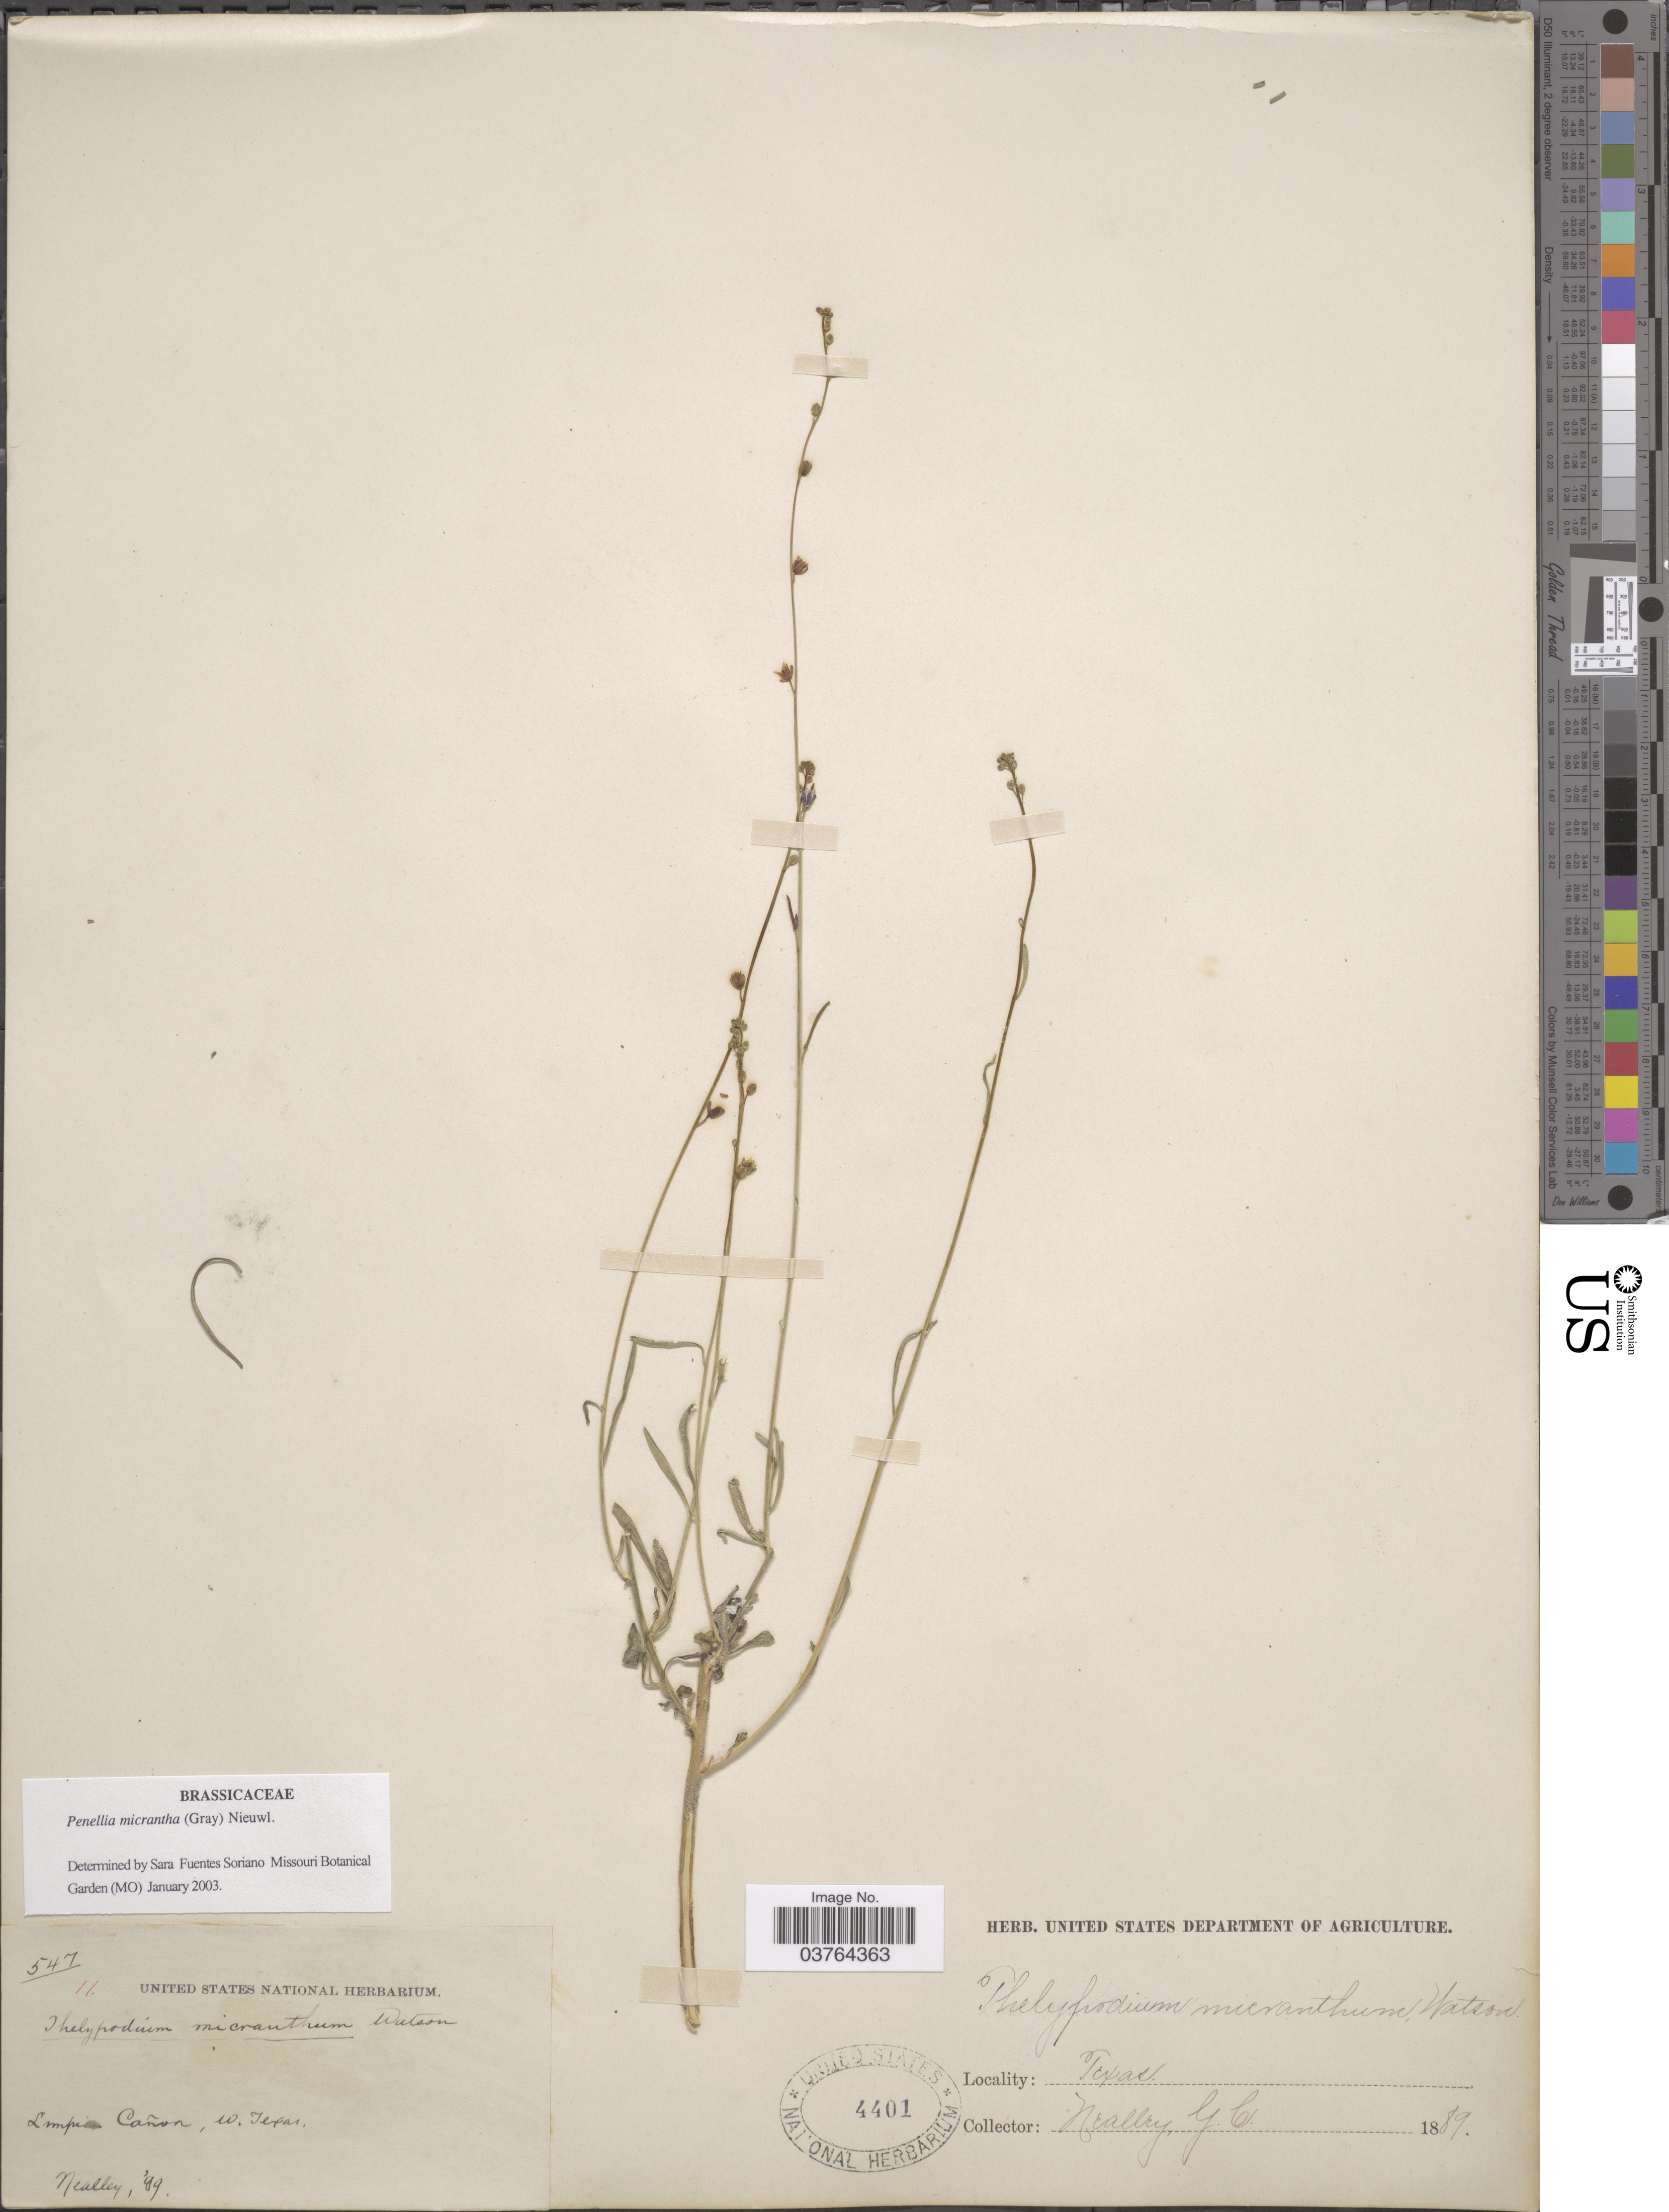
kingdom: Plantae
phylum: Tracheophyta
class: Magnoliopsida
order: Brassicales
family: Brassicaceae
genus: Pennellia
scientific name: Pennellia micrantha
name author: (A. Gray) Nieuwl.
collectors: G. C. Nealley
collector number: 547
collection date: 1889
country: United States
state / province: Texas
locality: Limpia Cañon, W. Texas.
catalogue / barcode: US 4401